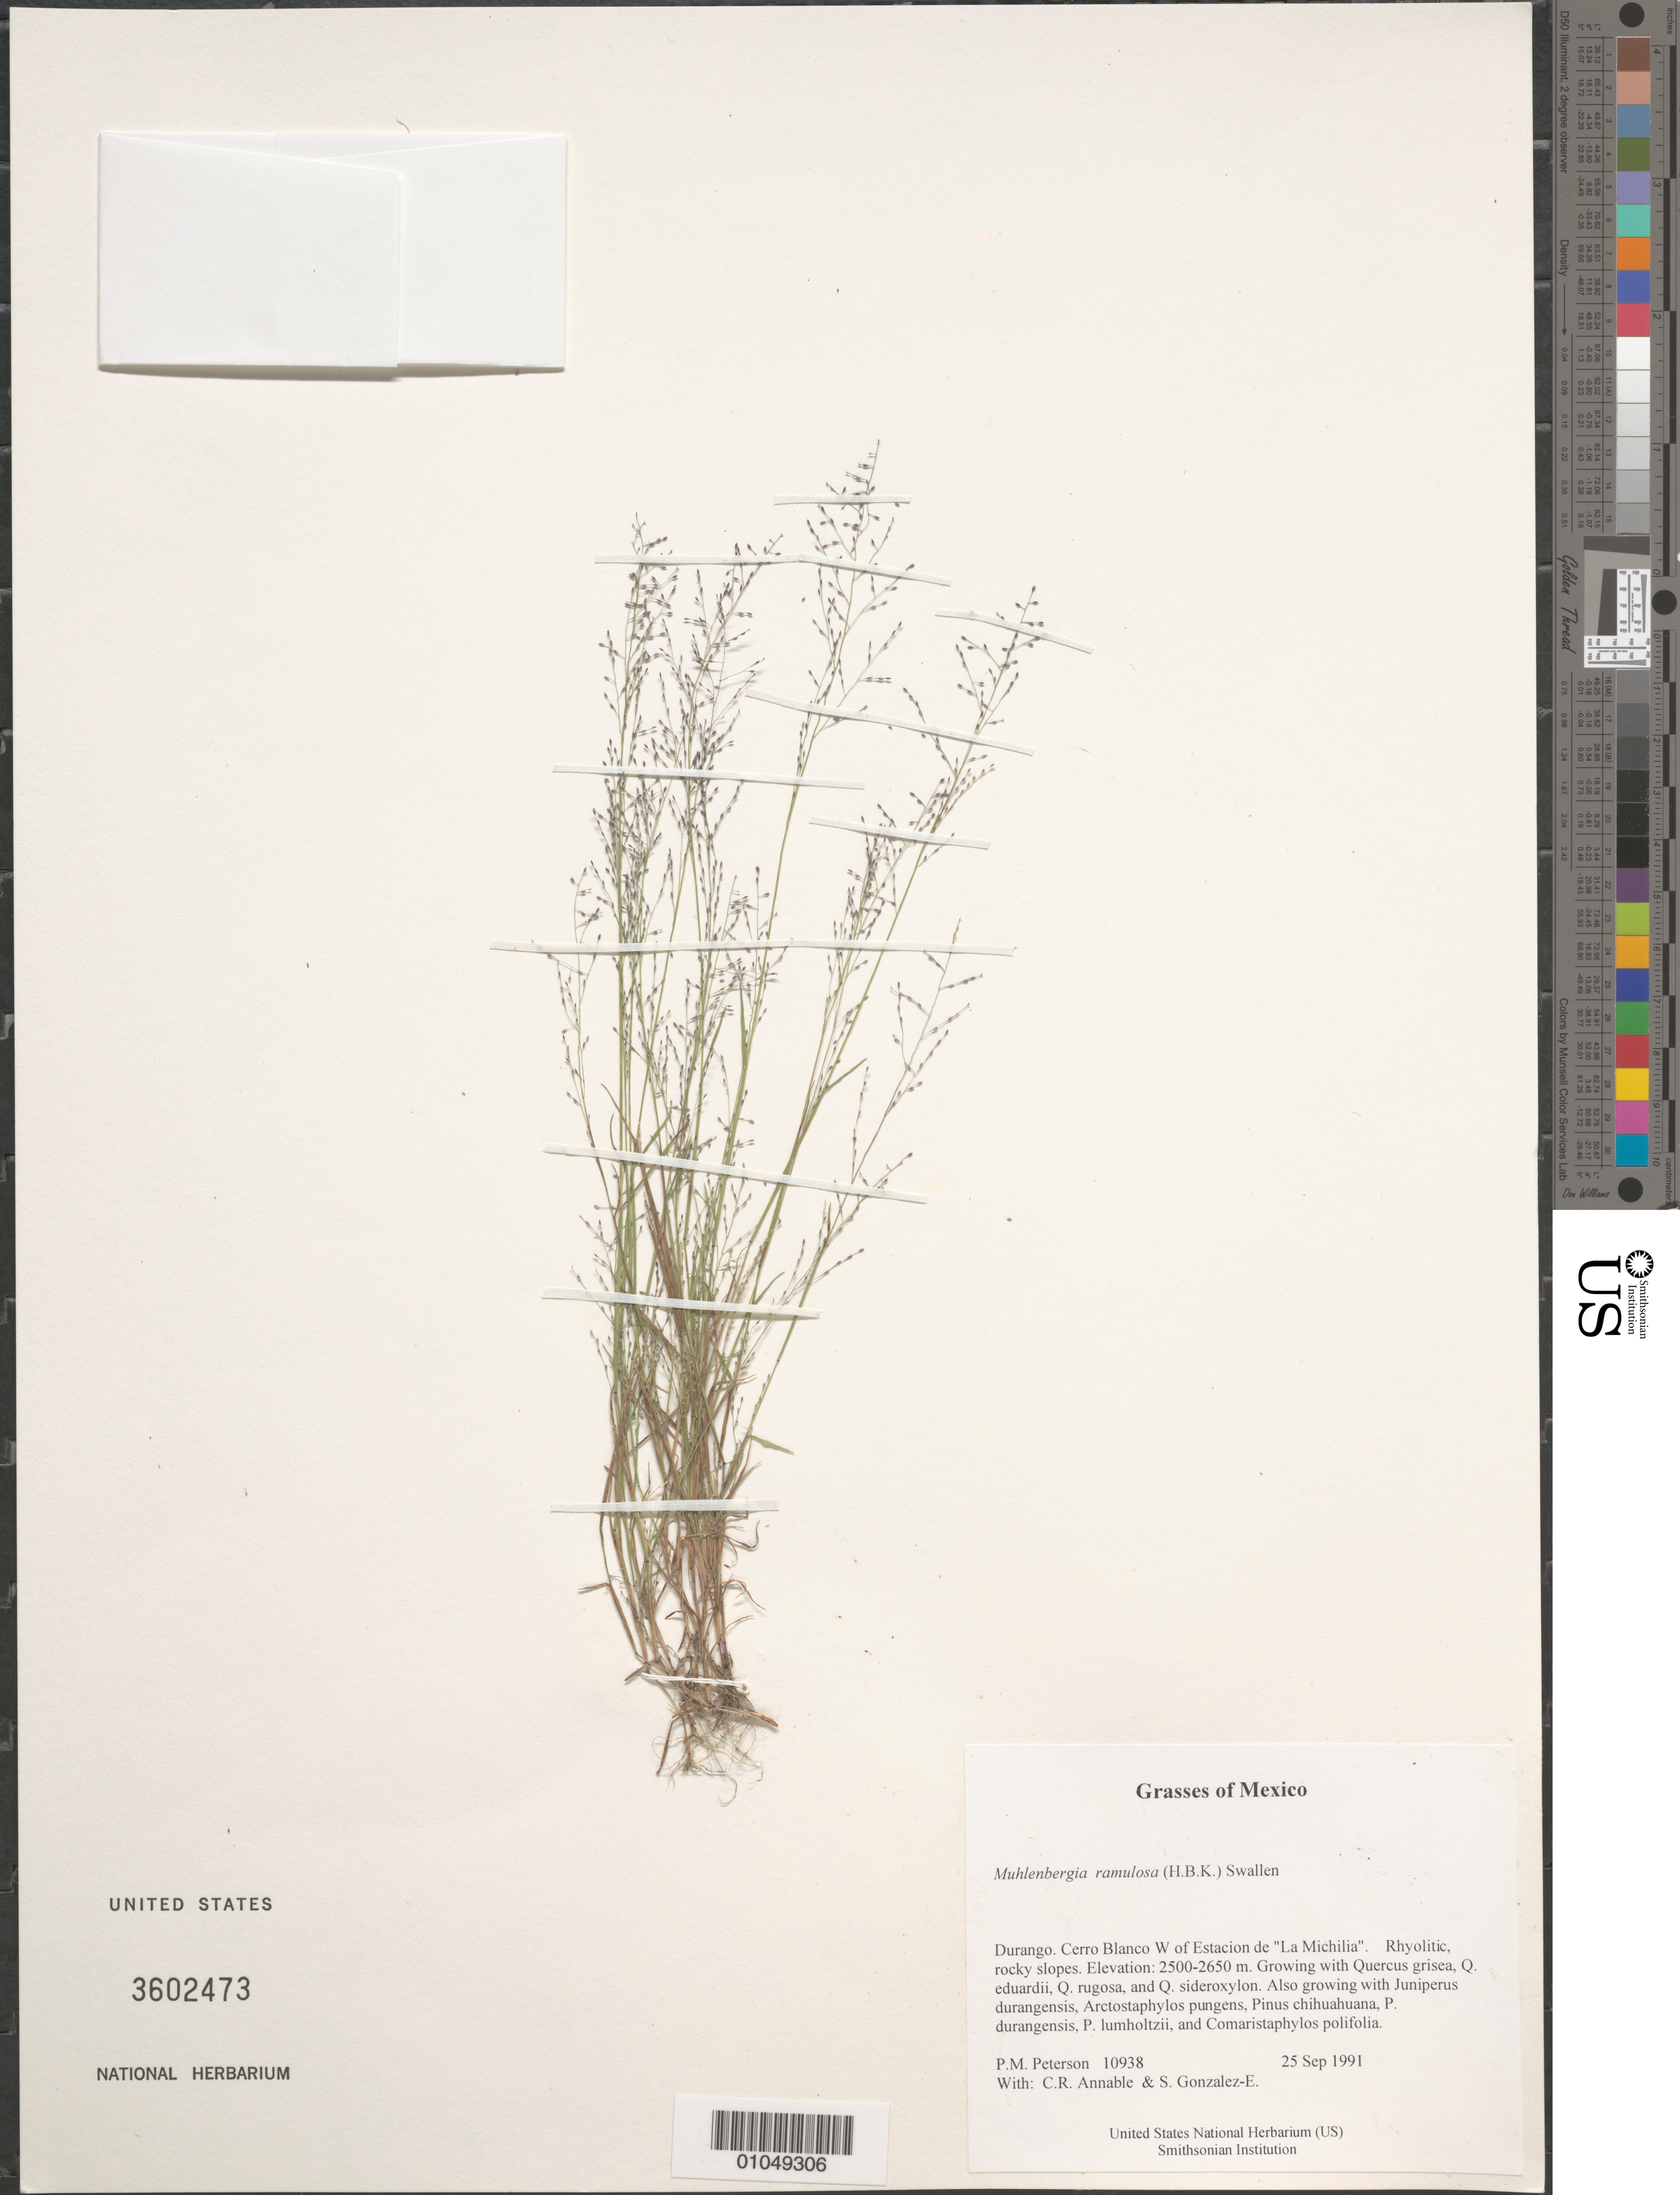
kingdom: Plantae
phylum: Tracheophyta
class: Liliopsida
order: Poales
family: Poaceae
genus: Muhlenbergia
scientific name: Muhlenbergia ramulosa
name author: (Kunth) Swallen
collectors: P. M. Peterson, C. R. Annable & M. S. González-Elizondo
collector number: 10938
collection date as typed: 25 Sep 1991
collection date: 1991-09-25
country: Mexico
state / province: Durango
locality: Cerro Blanco W of Estacion de "La Michilia". Rhyolitic, rocky slopes.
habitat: Growing with Quercus grisea, Q. eduardii, Q. rugosa, and Q. sideroxylon.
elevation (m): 2500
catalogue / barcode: US 3602473